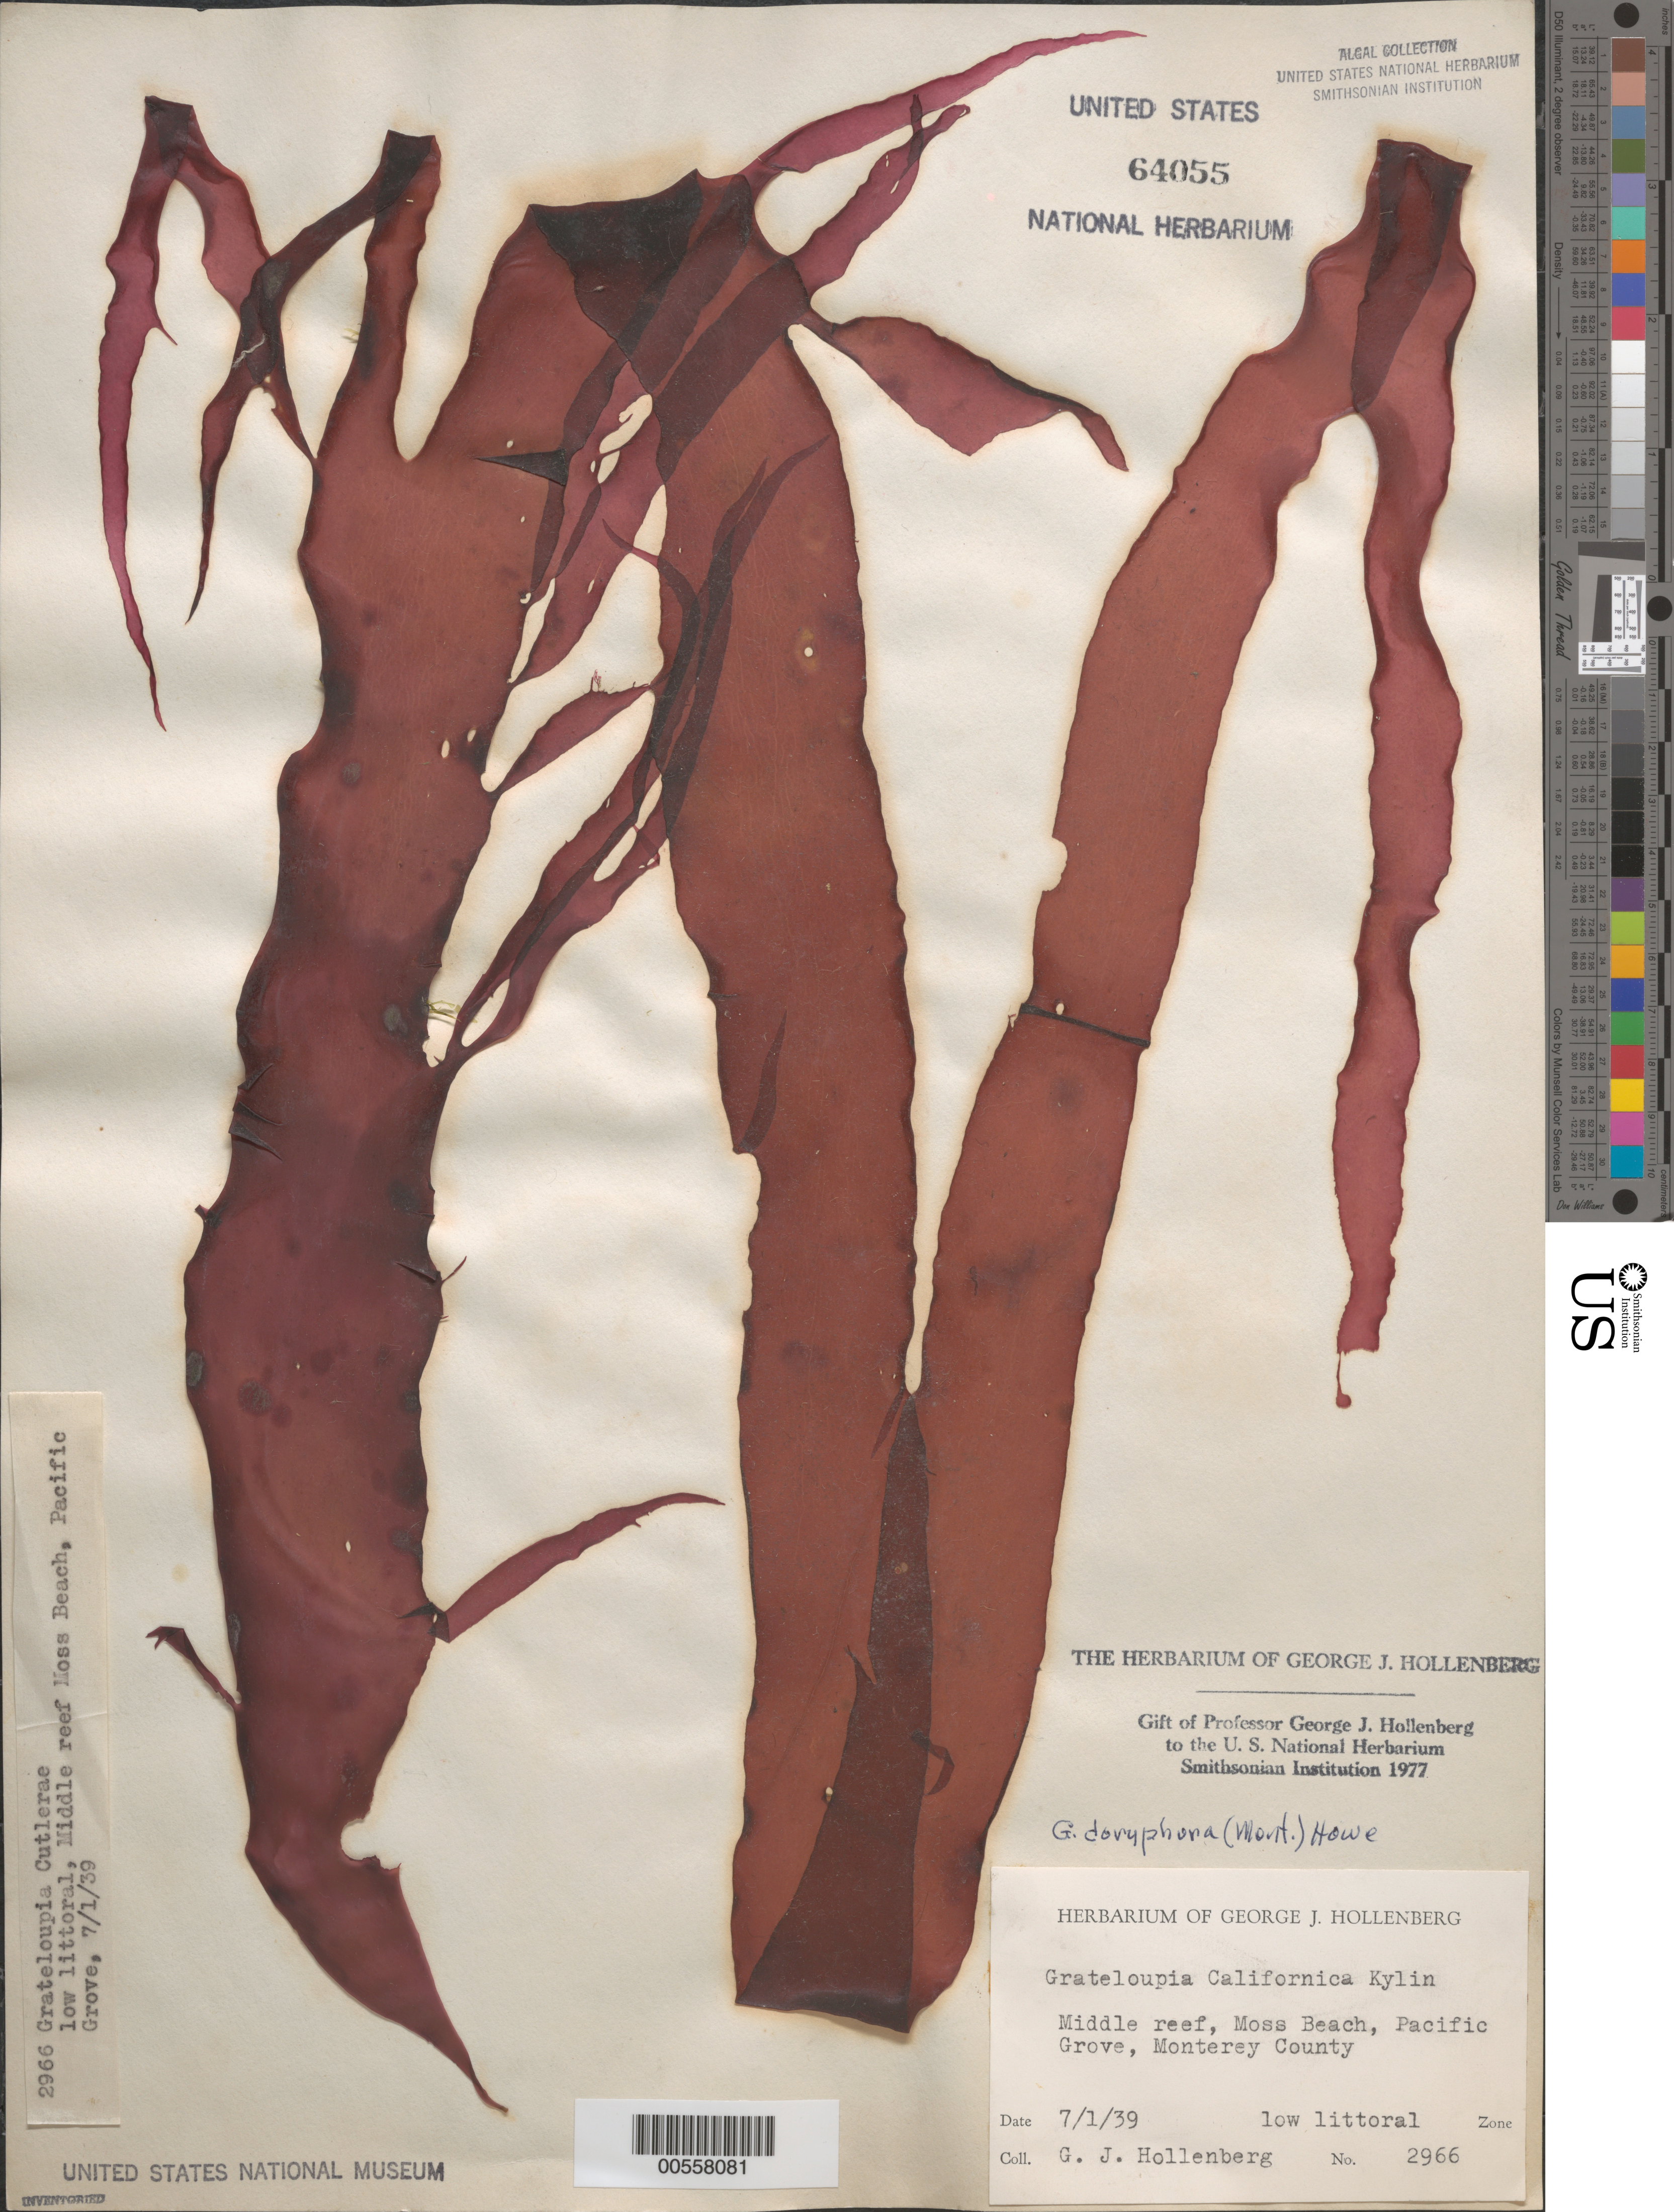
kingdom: Plantae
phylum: Rhodophyta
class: Florideophyceae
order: Halymeniales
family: Halymeniaceae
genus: Grateloupia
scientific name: Grateloupia doryphora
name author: (Mont.) Howe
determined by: Hollenberg, George J.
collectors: G. Hollenberg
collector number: GJH 2966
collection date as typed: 01 Jul 1939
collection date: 1939-07-01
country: United States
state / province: California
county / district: Monterey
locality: Middle reef of Moss Beach, Pacific Grove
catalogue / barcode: US 64055